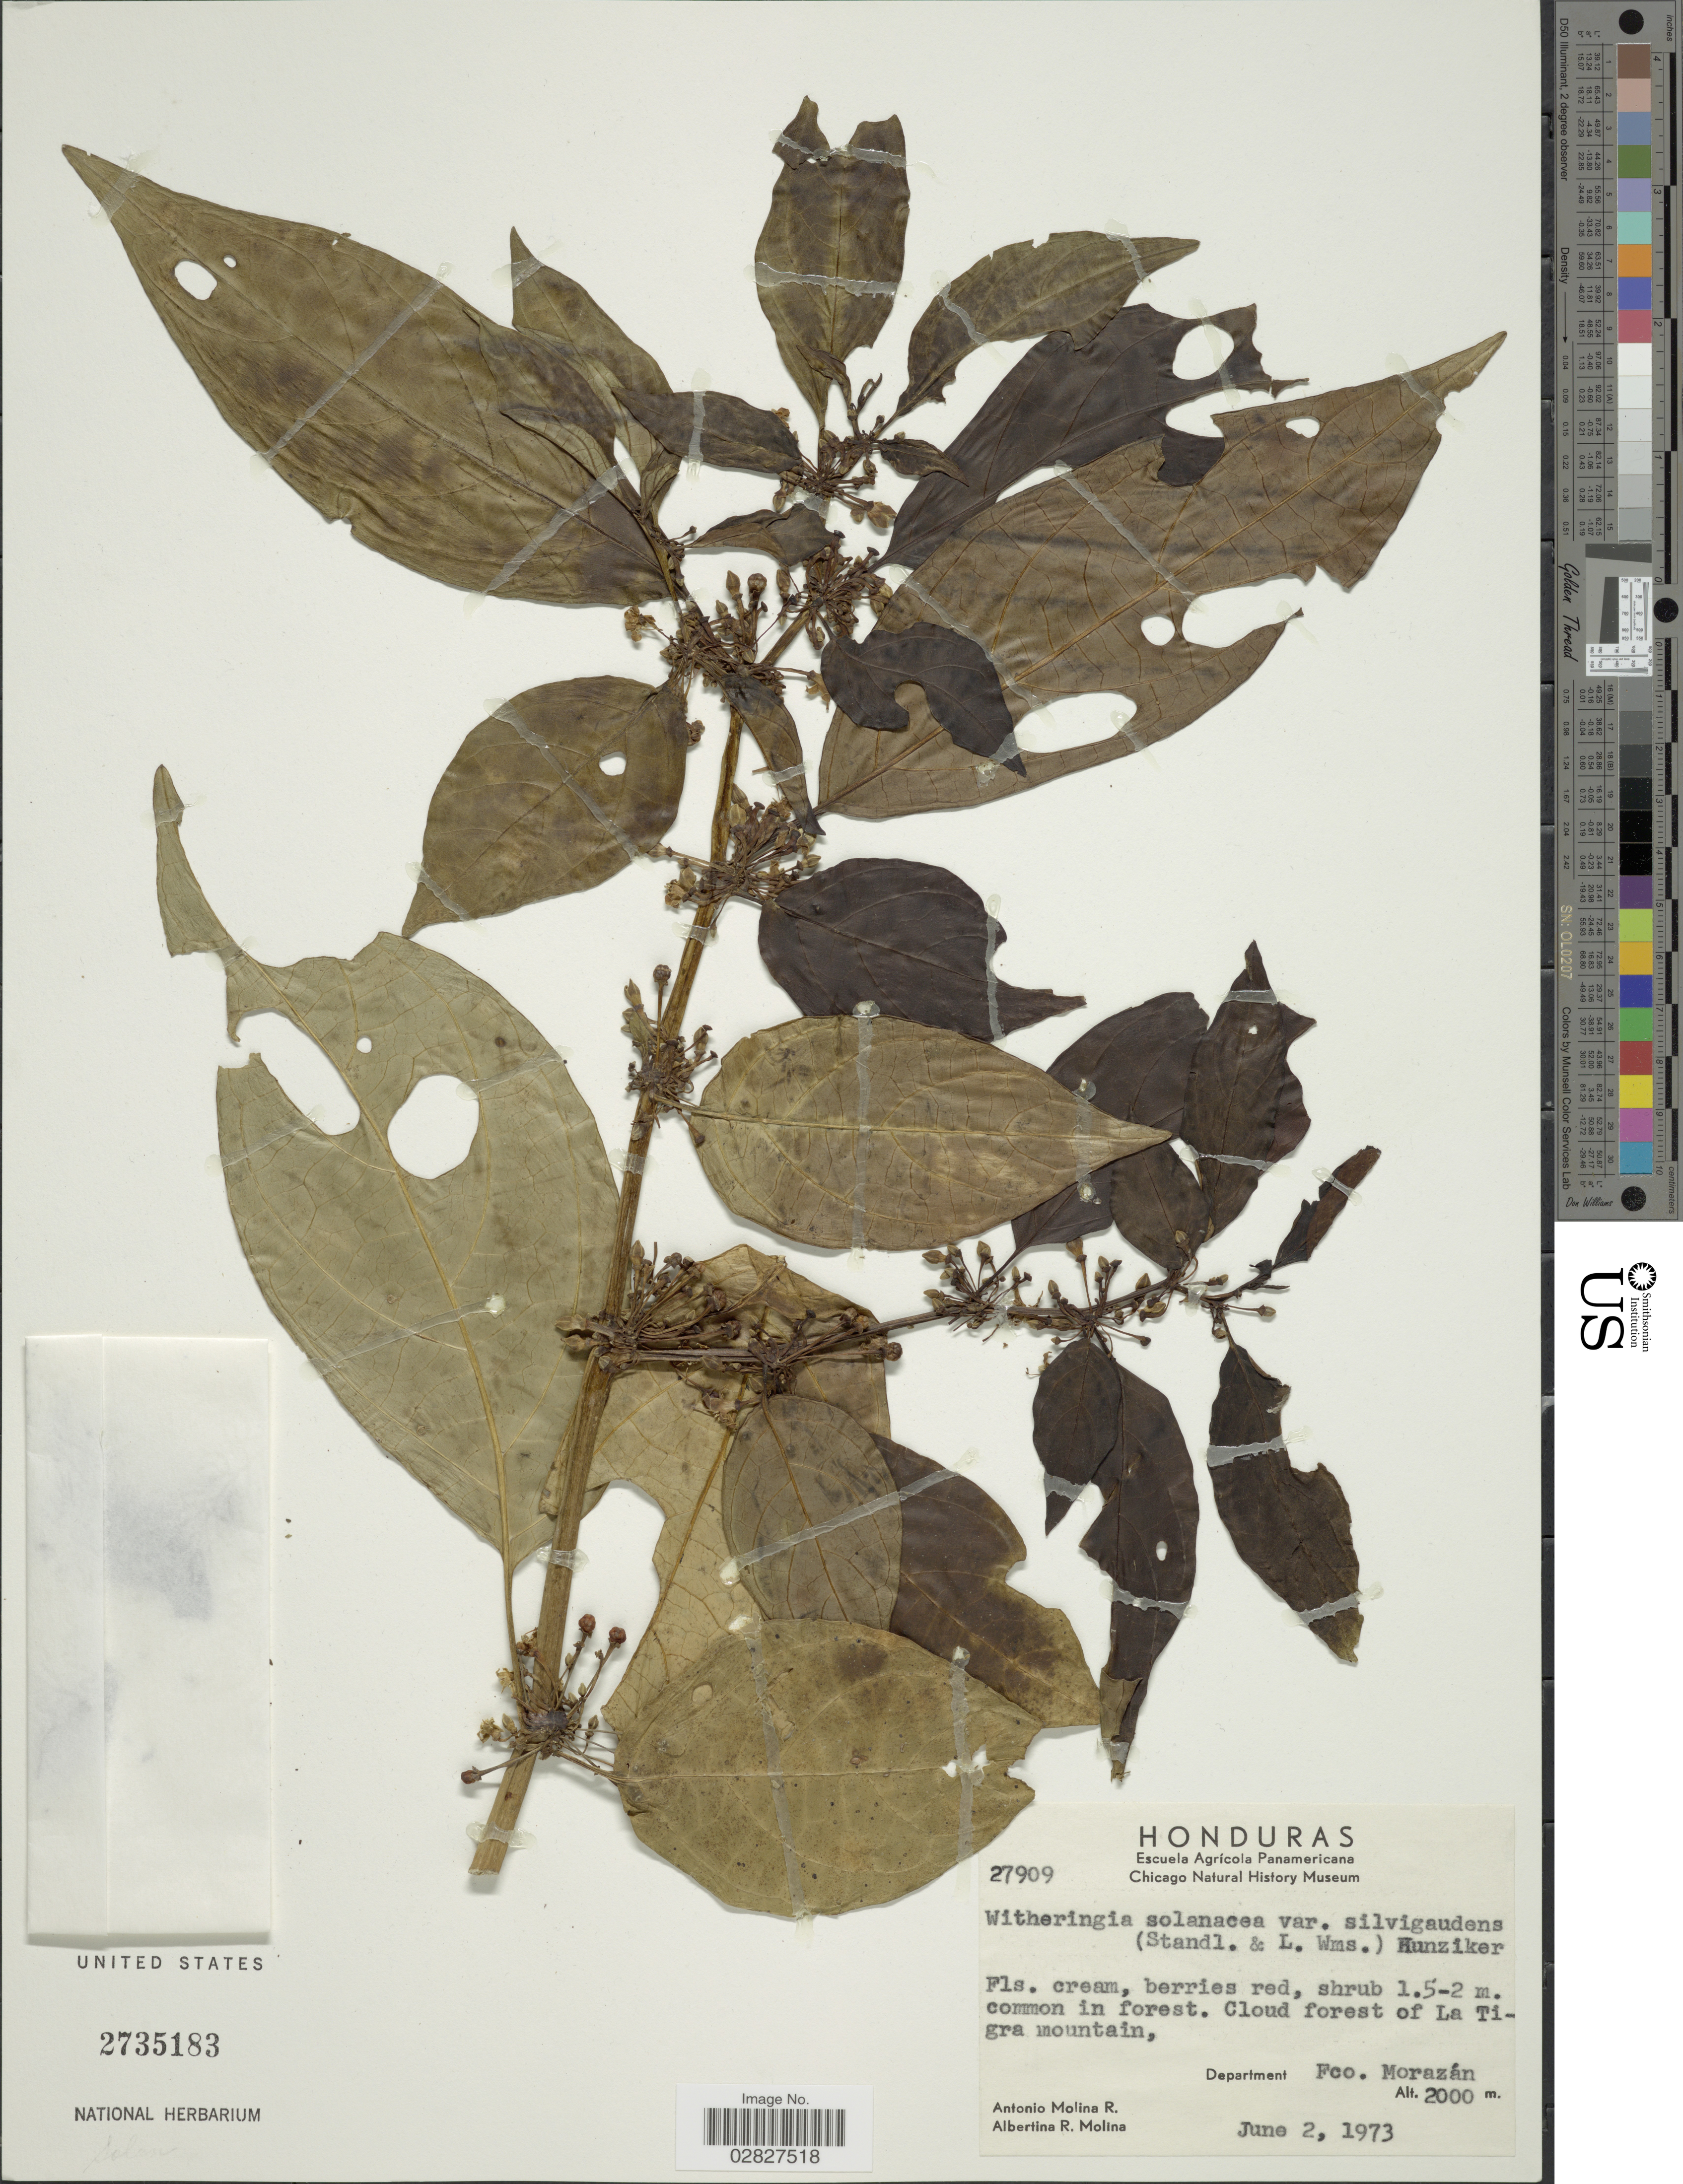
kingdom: Plantae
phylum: Tracheophyta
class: Magnoliopsida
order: Solanales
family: Solanaceae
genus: Witheringia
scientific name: Witheringia solanacea var. silvigaudens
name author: (Standl. & L.O. Williams) Hunz.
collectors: A. Molina R. & A. R. Molina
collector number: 27909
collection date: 1973-06-02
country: Honduras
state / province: Fco. Morazán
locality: Cloud forest of La Tigra mountain, Department Fco. Morazán.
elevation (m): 2000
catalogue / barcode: US 2735183